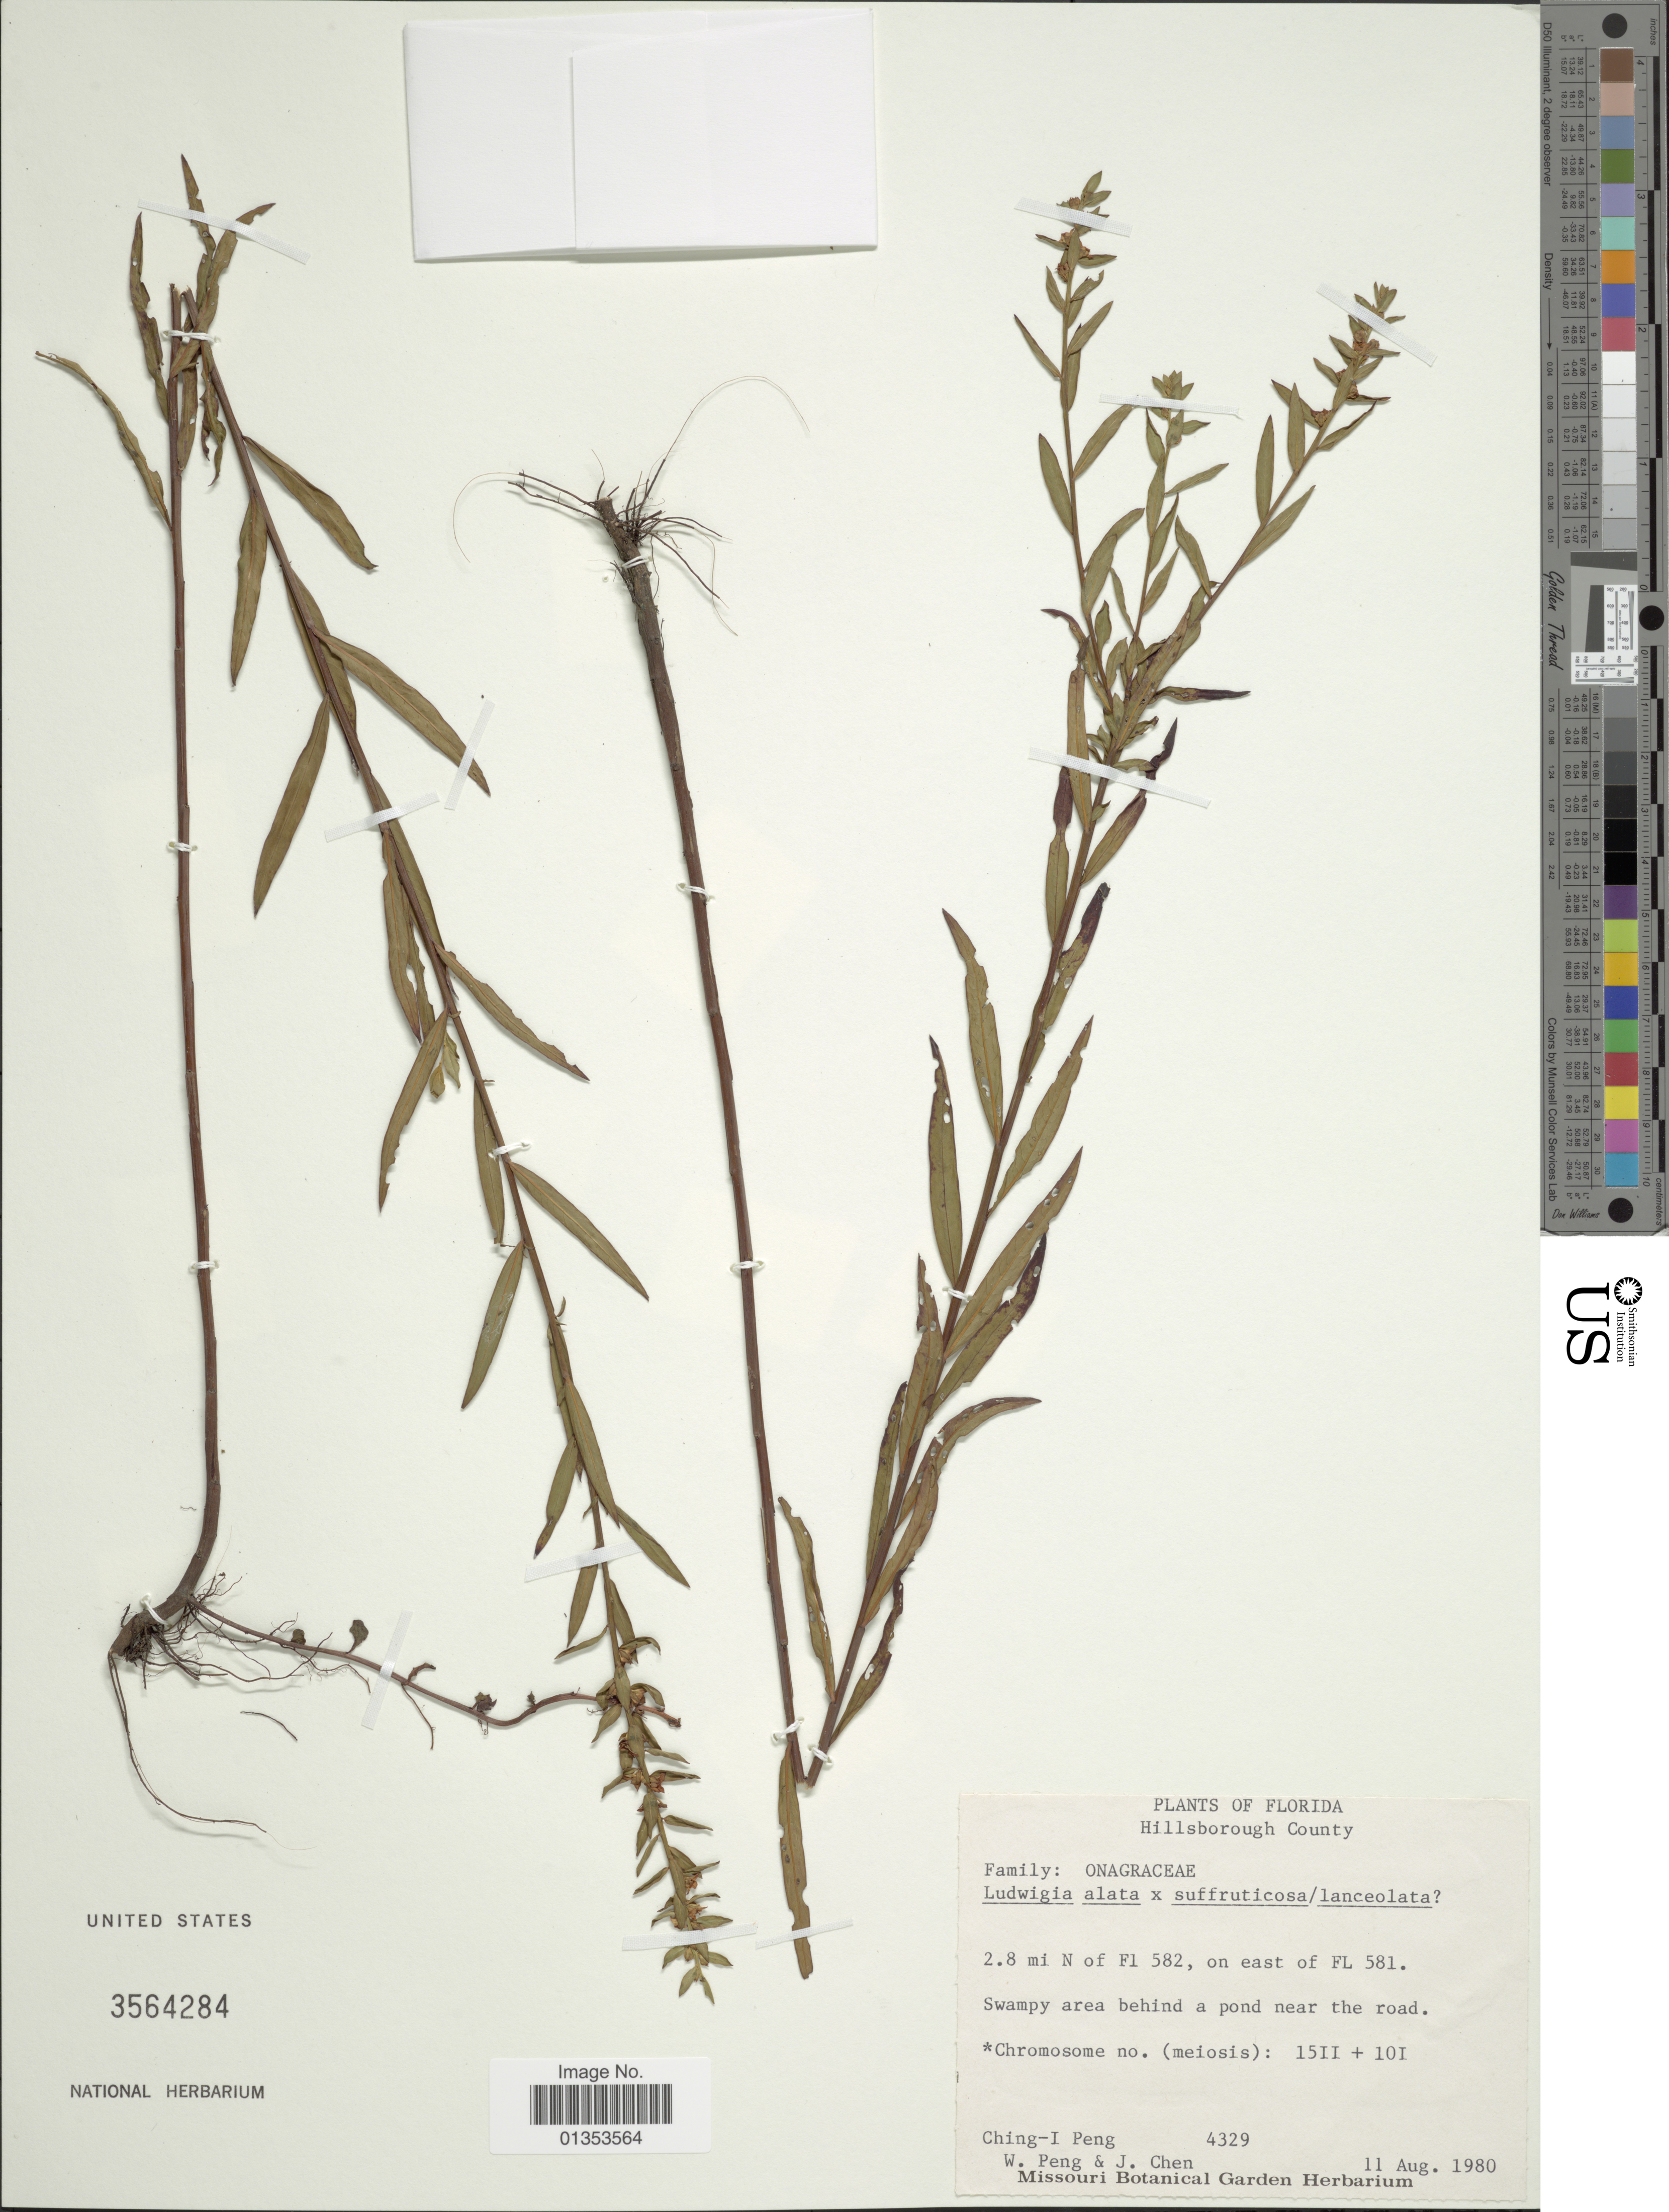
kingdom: Plantae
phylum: Tracheophyta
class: Magnoliopsida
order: Myrtales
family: Onagraceae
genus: Ludwigia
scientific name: Ludwigia alata x L. suffruticosa Walter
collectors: C.-I Peng, W. Peng & J. Chen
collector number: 4329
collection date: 1980-08-11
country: United States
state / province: Florida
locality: Hillsborough County, 2.8 mi N of Fl 582, on east of FL 581. Swampy area behind a pond near the road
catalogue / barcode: US 3564284